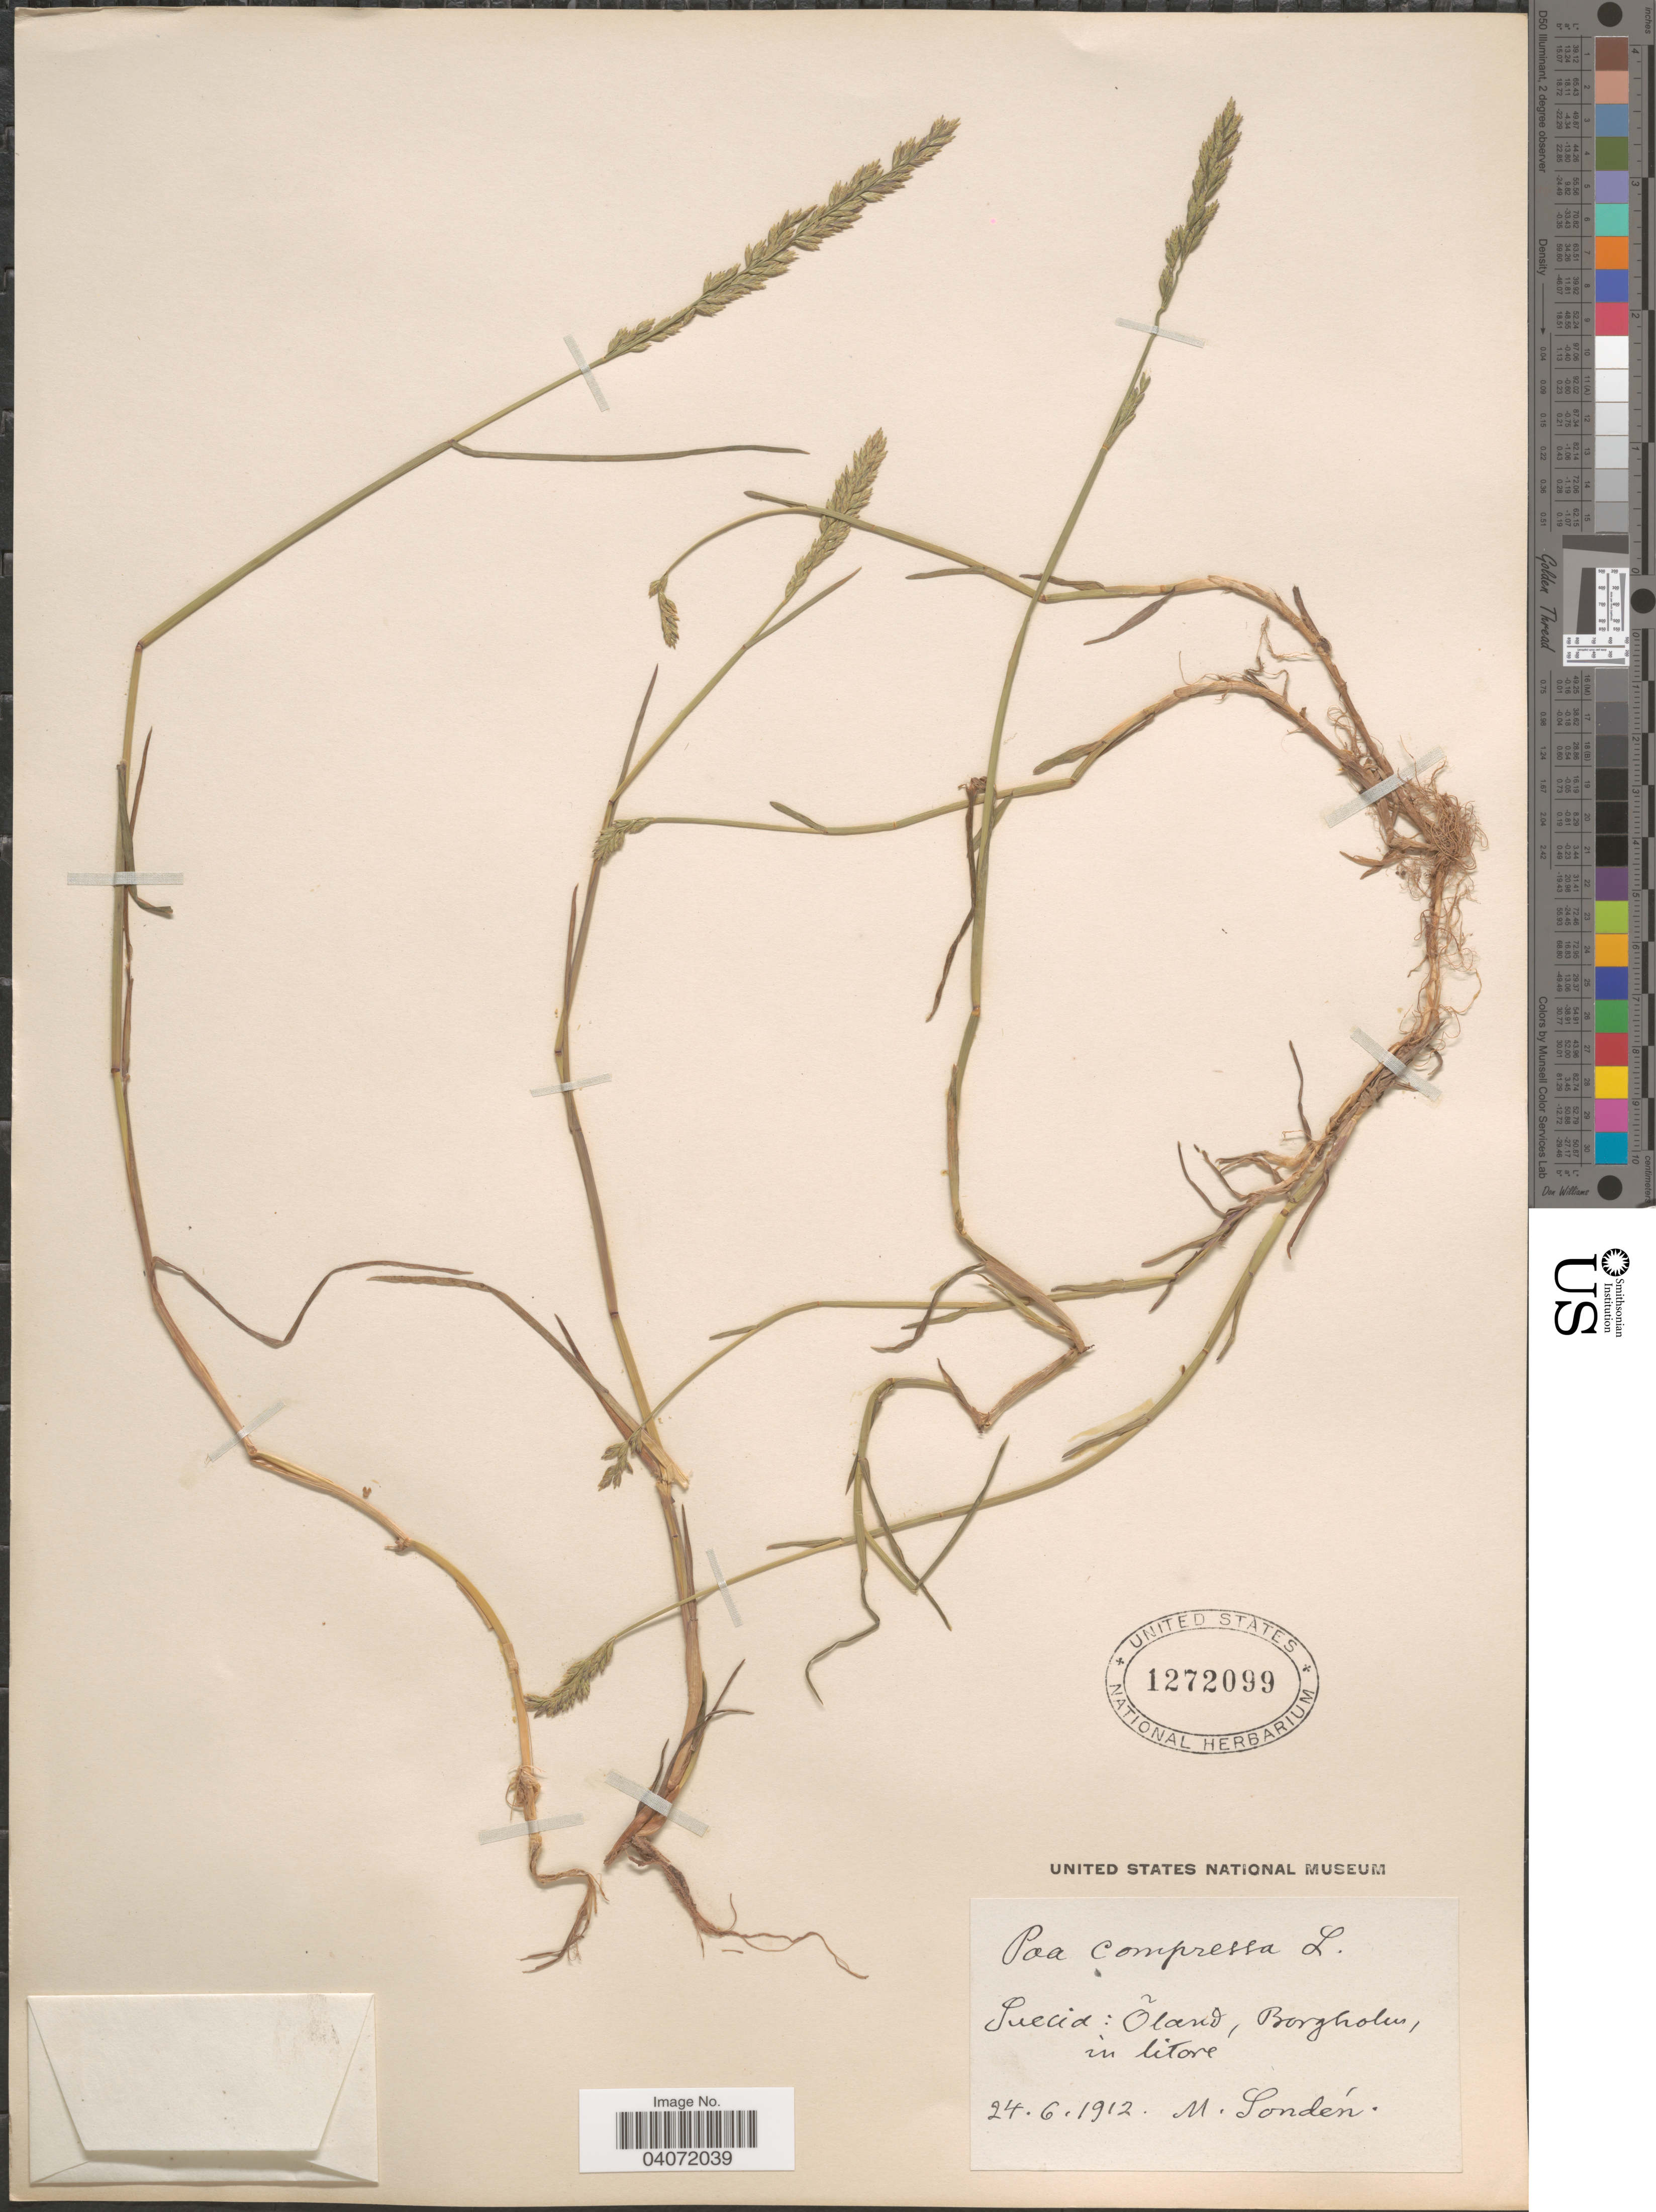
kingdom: Plantae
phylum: Tracheophyta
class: Liliopsida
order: Poales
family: Poaceae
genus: Poa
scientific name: Poa compressa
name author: L.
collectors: M. Sondén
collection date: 1912-06-24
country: Sweden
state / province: Kalmar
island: Oland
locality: Suecia: Õland, Borgholm, in litore.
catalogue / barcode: US 1272099